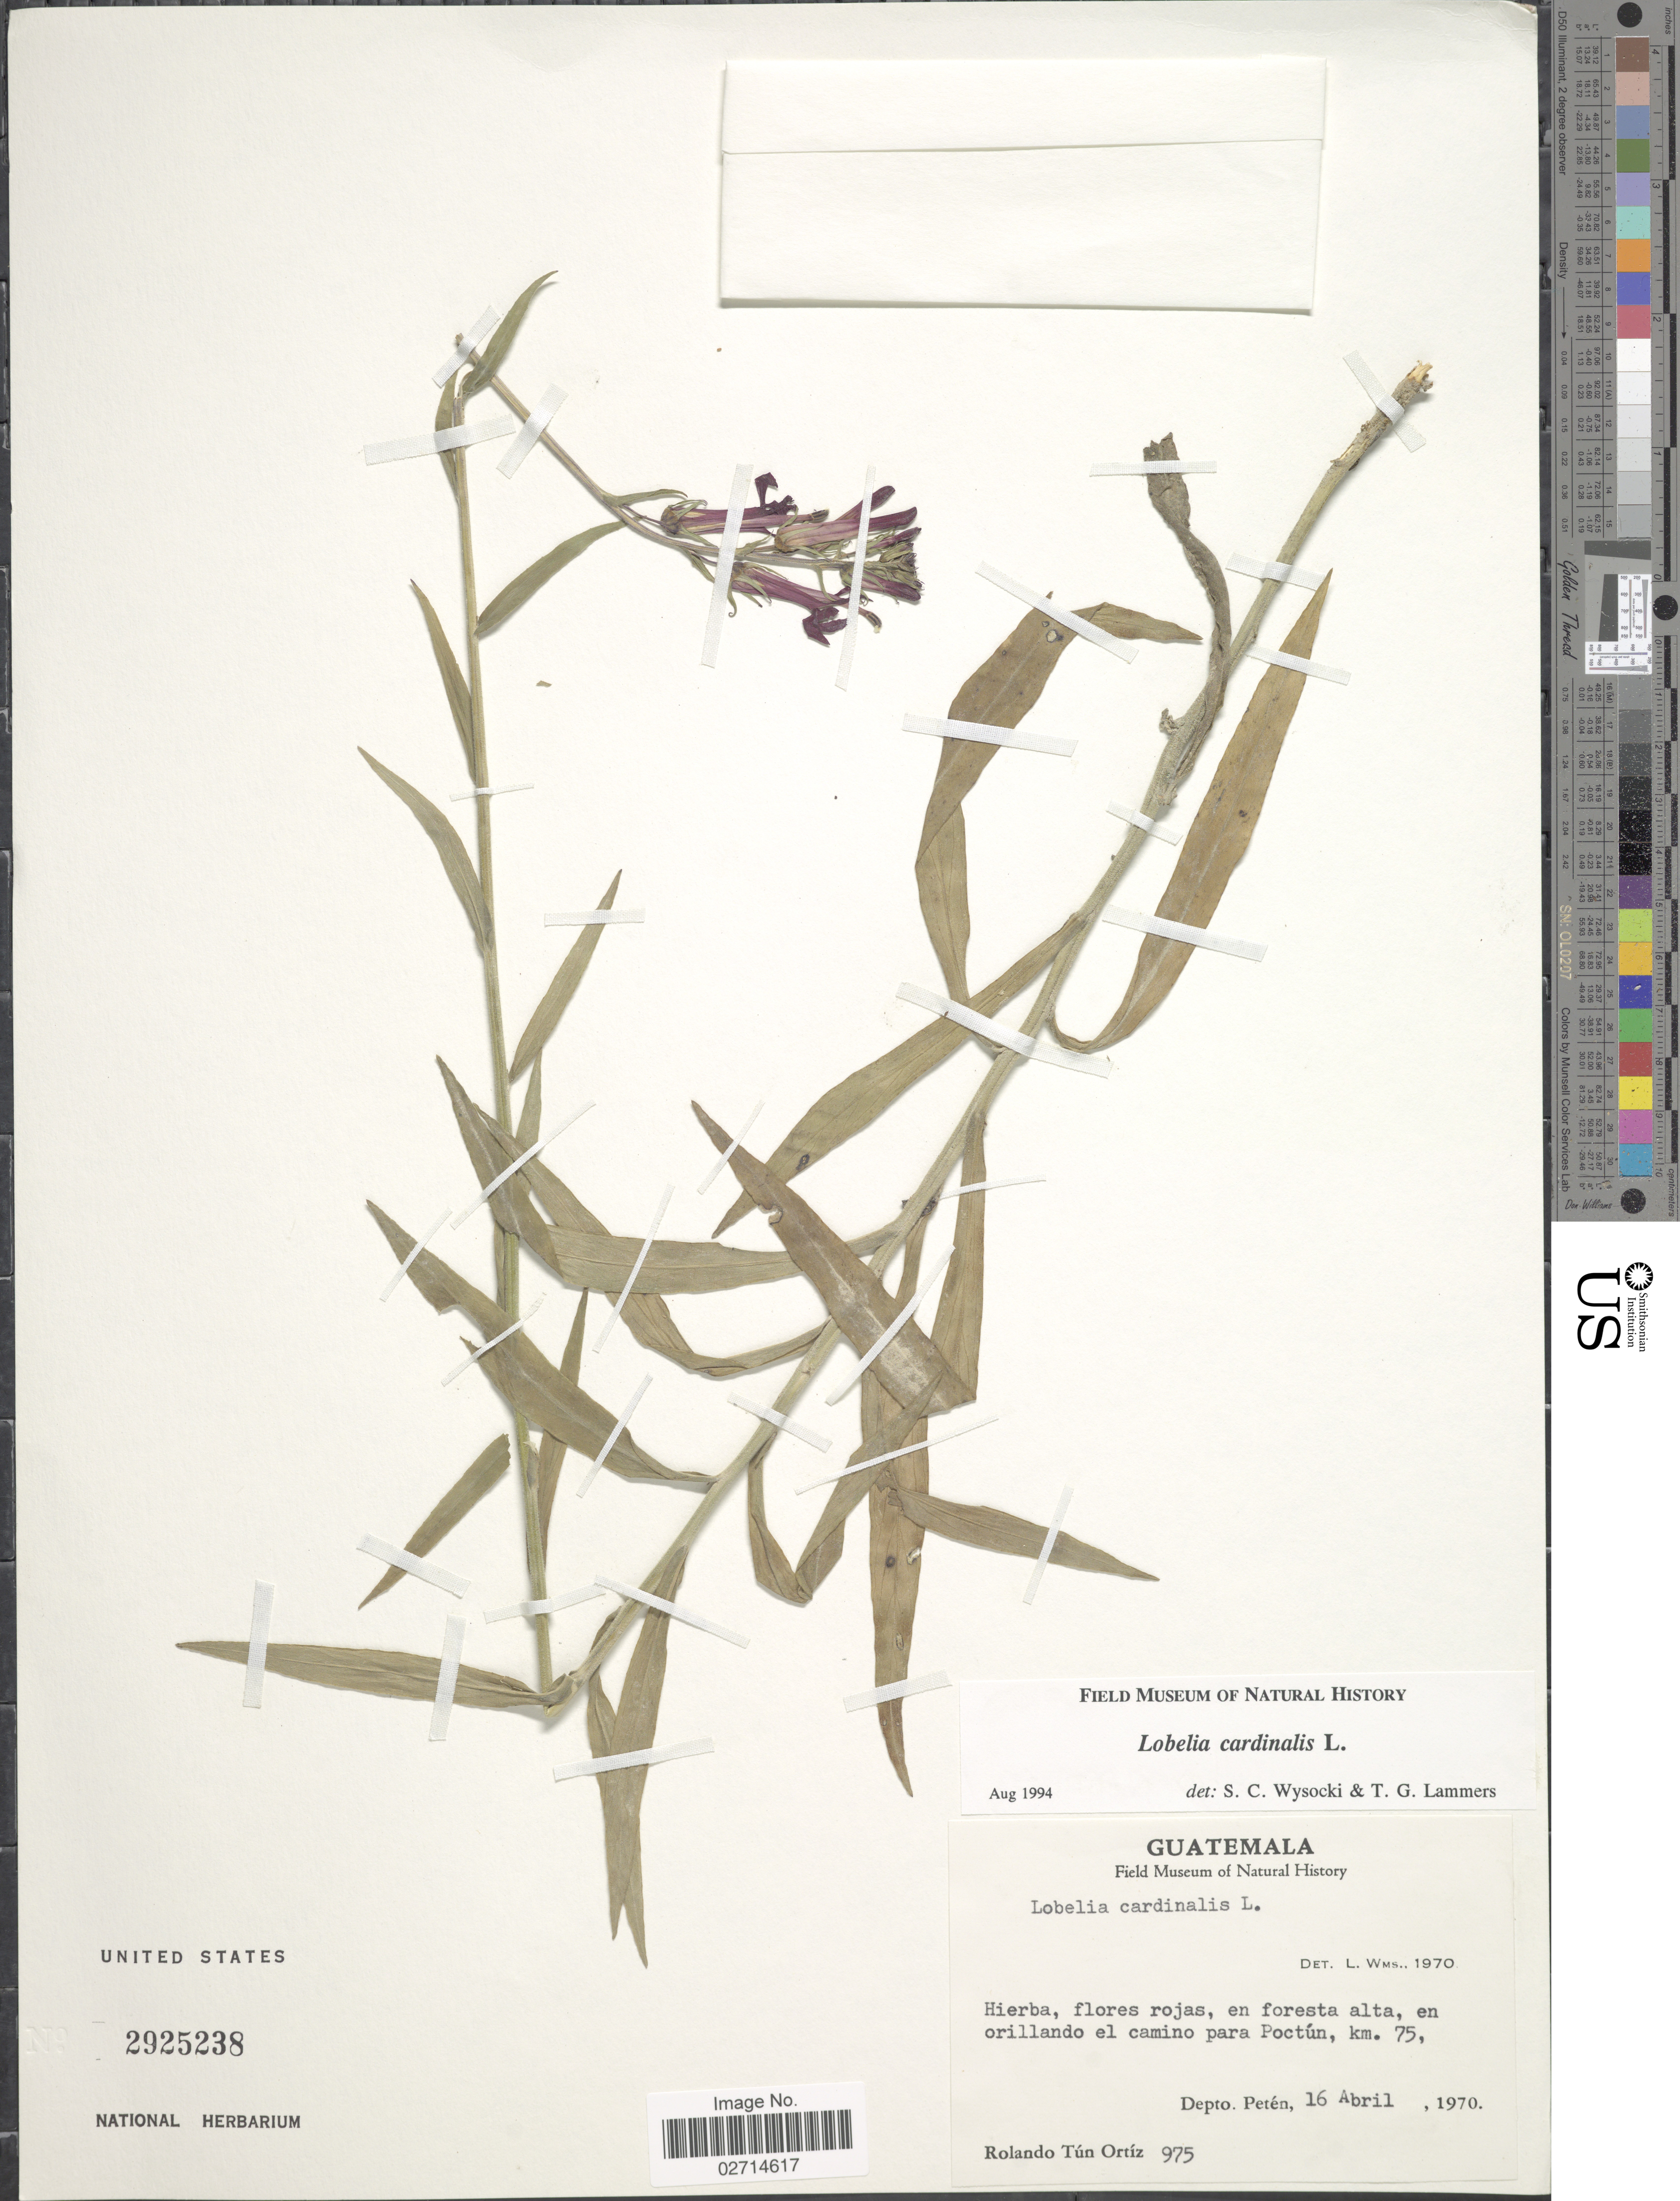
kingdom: Plantae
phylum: Tracheophyta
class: Magnoliopsida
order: Asterales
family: Campanulaceae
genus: Lobelia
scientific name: Lobelia cardinalis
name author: L.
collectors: R. T. Ortíz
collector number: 975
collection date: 1970-04-16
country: Guatemala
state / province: El Petén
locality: En orillando el camino para Poctun, km. 75, Depto. Peten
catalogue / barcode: US 2925238